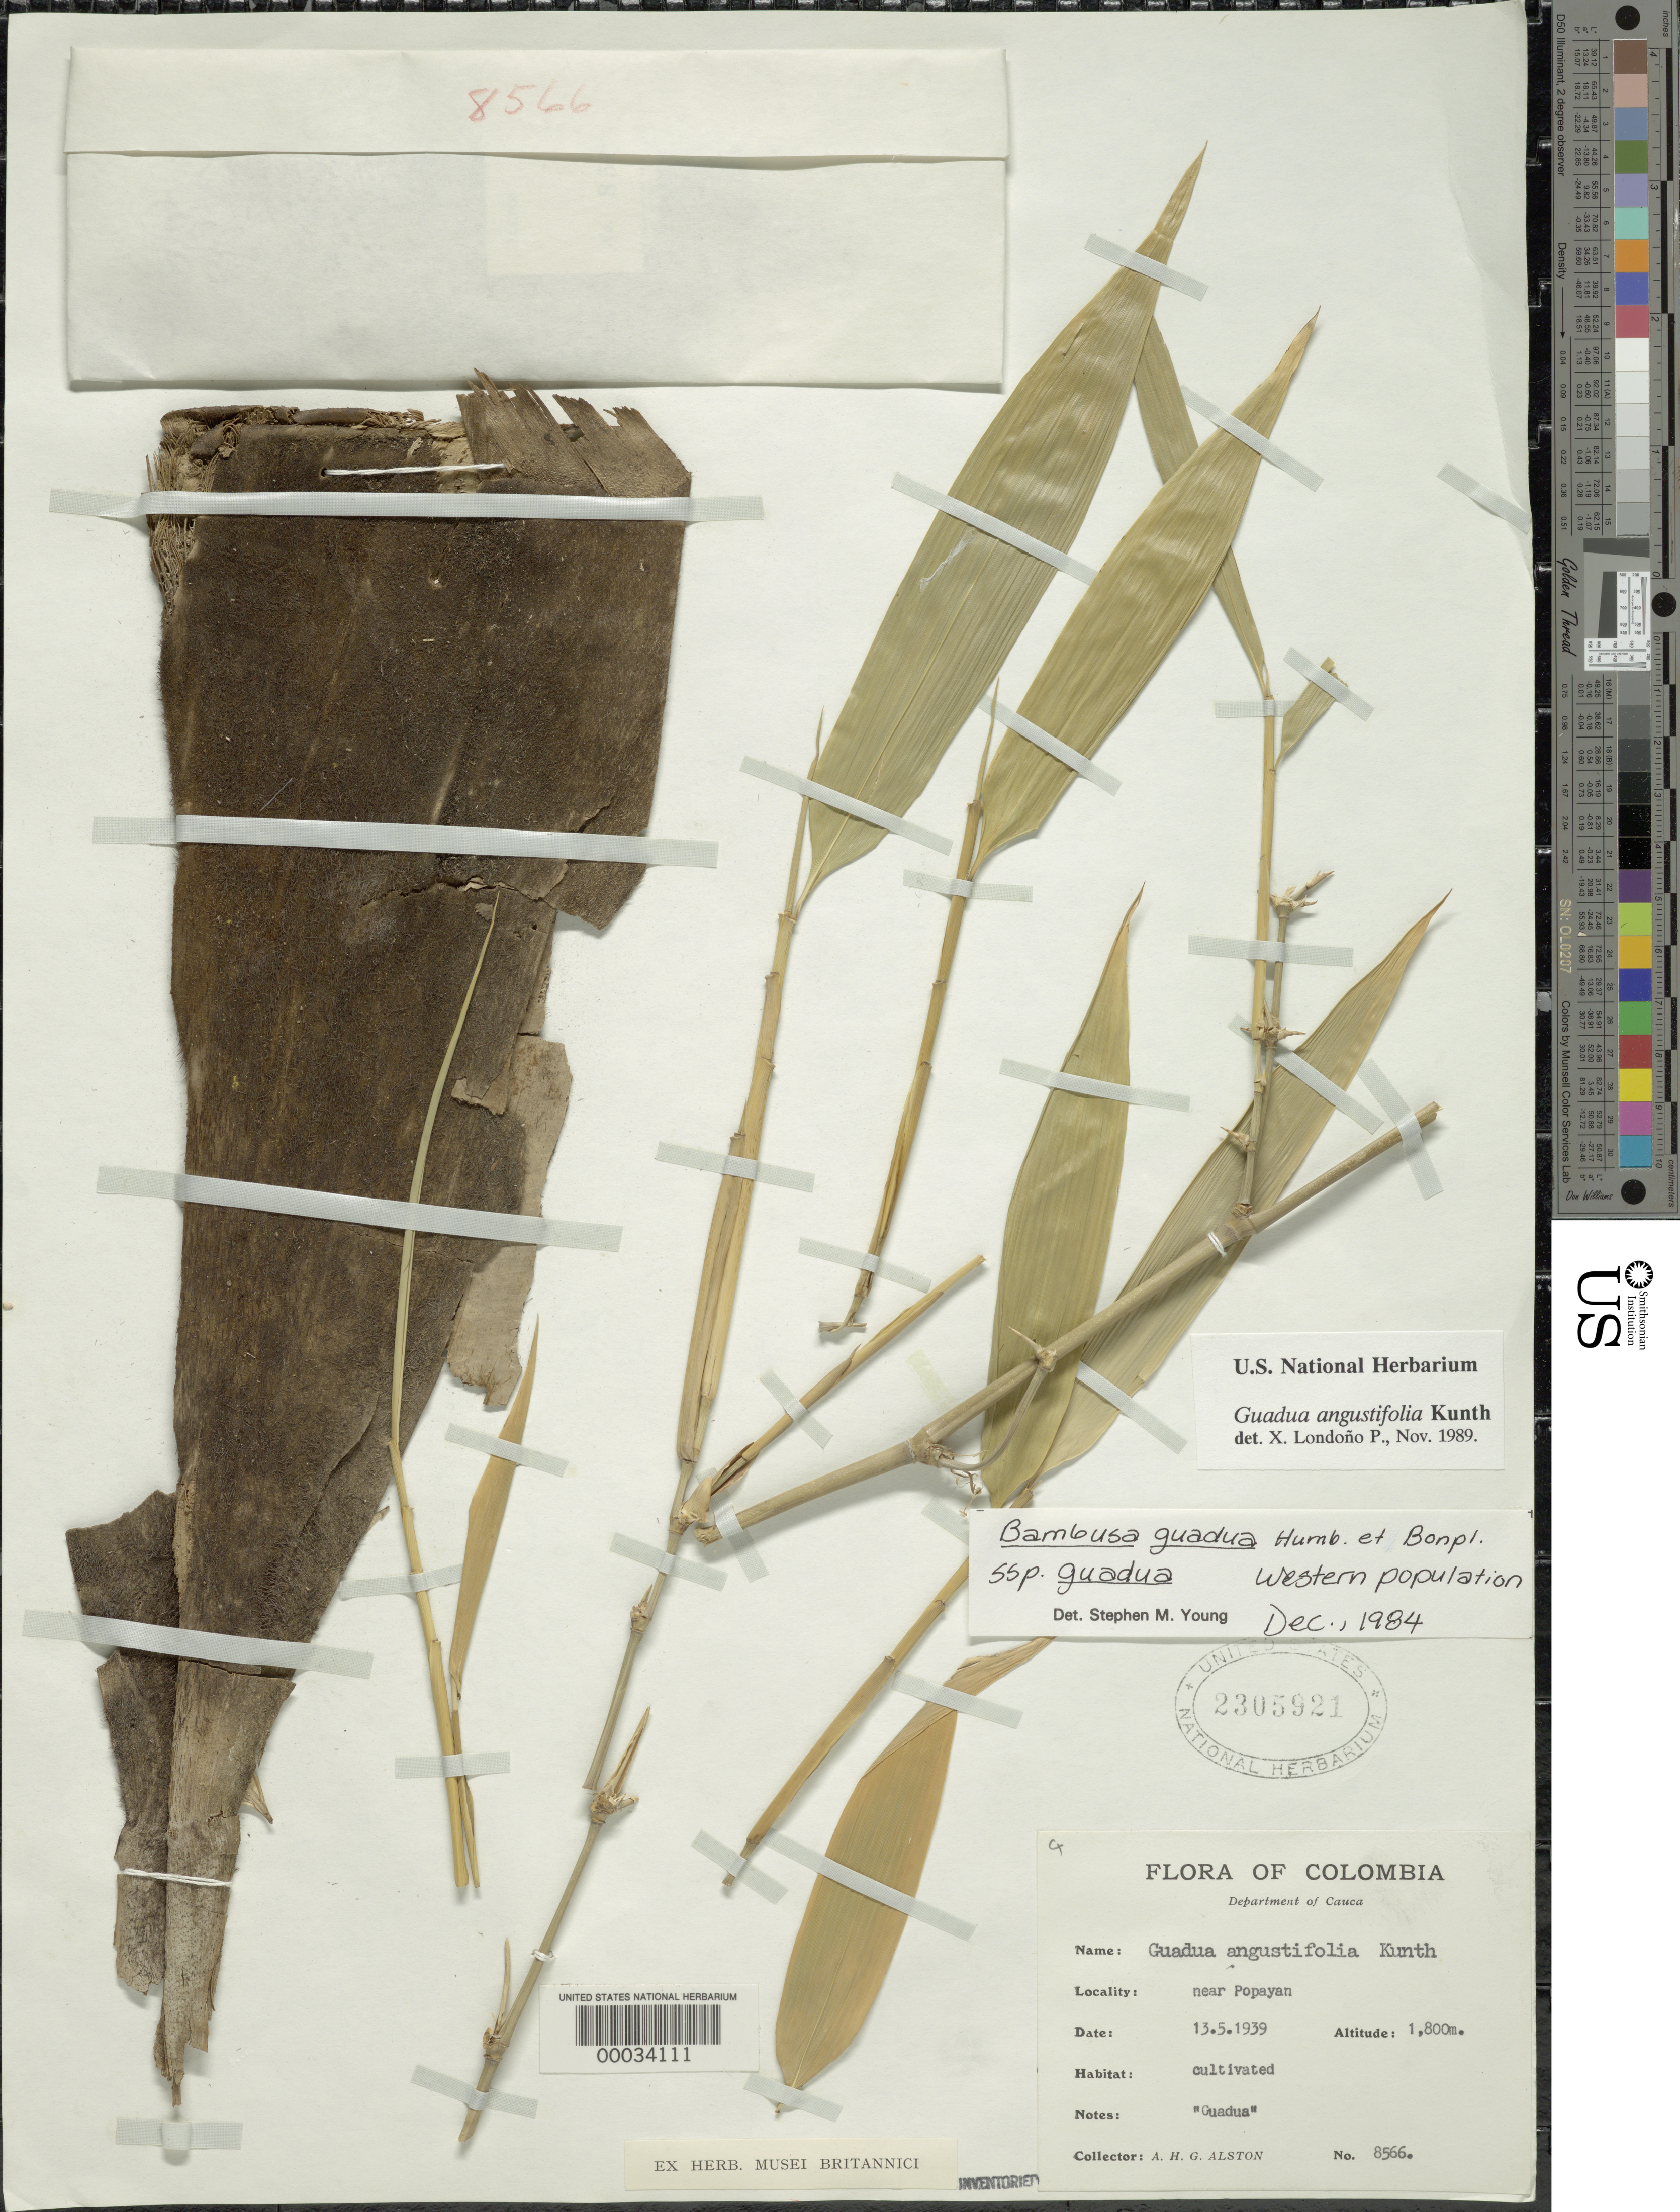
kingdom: Plantae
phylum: Tracheophyta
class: Liliopsida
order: Poales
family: Poaceae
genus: Guadua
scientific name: Guadua angustifolia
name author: Kunth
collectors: A. H. Alston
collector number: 8566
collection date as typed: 13 May 1939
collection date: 1939-05-13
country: Colombia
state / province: Cauca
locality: Popayan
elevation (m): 1800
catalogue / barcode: US 2305921